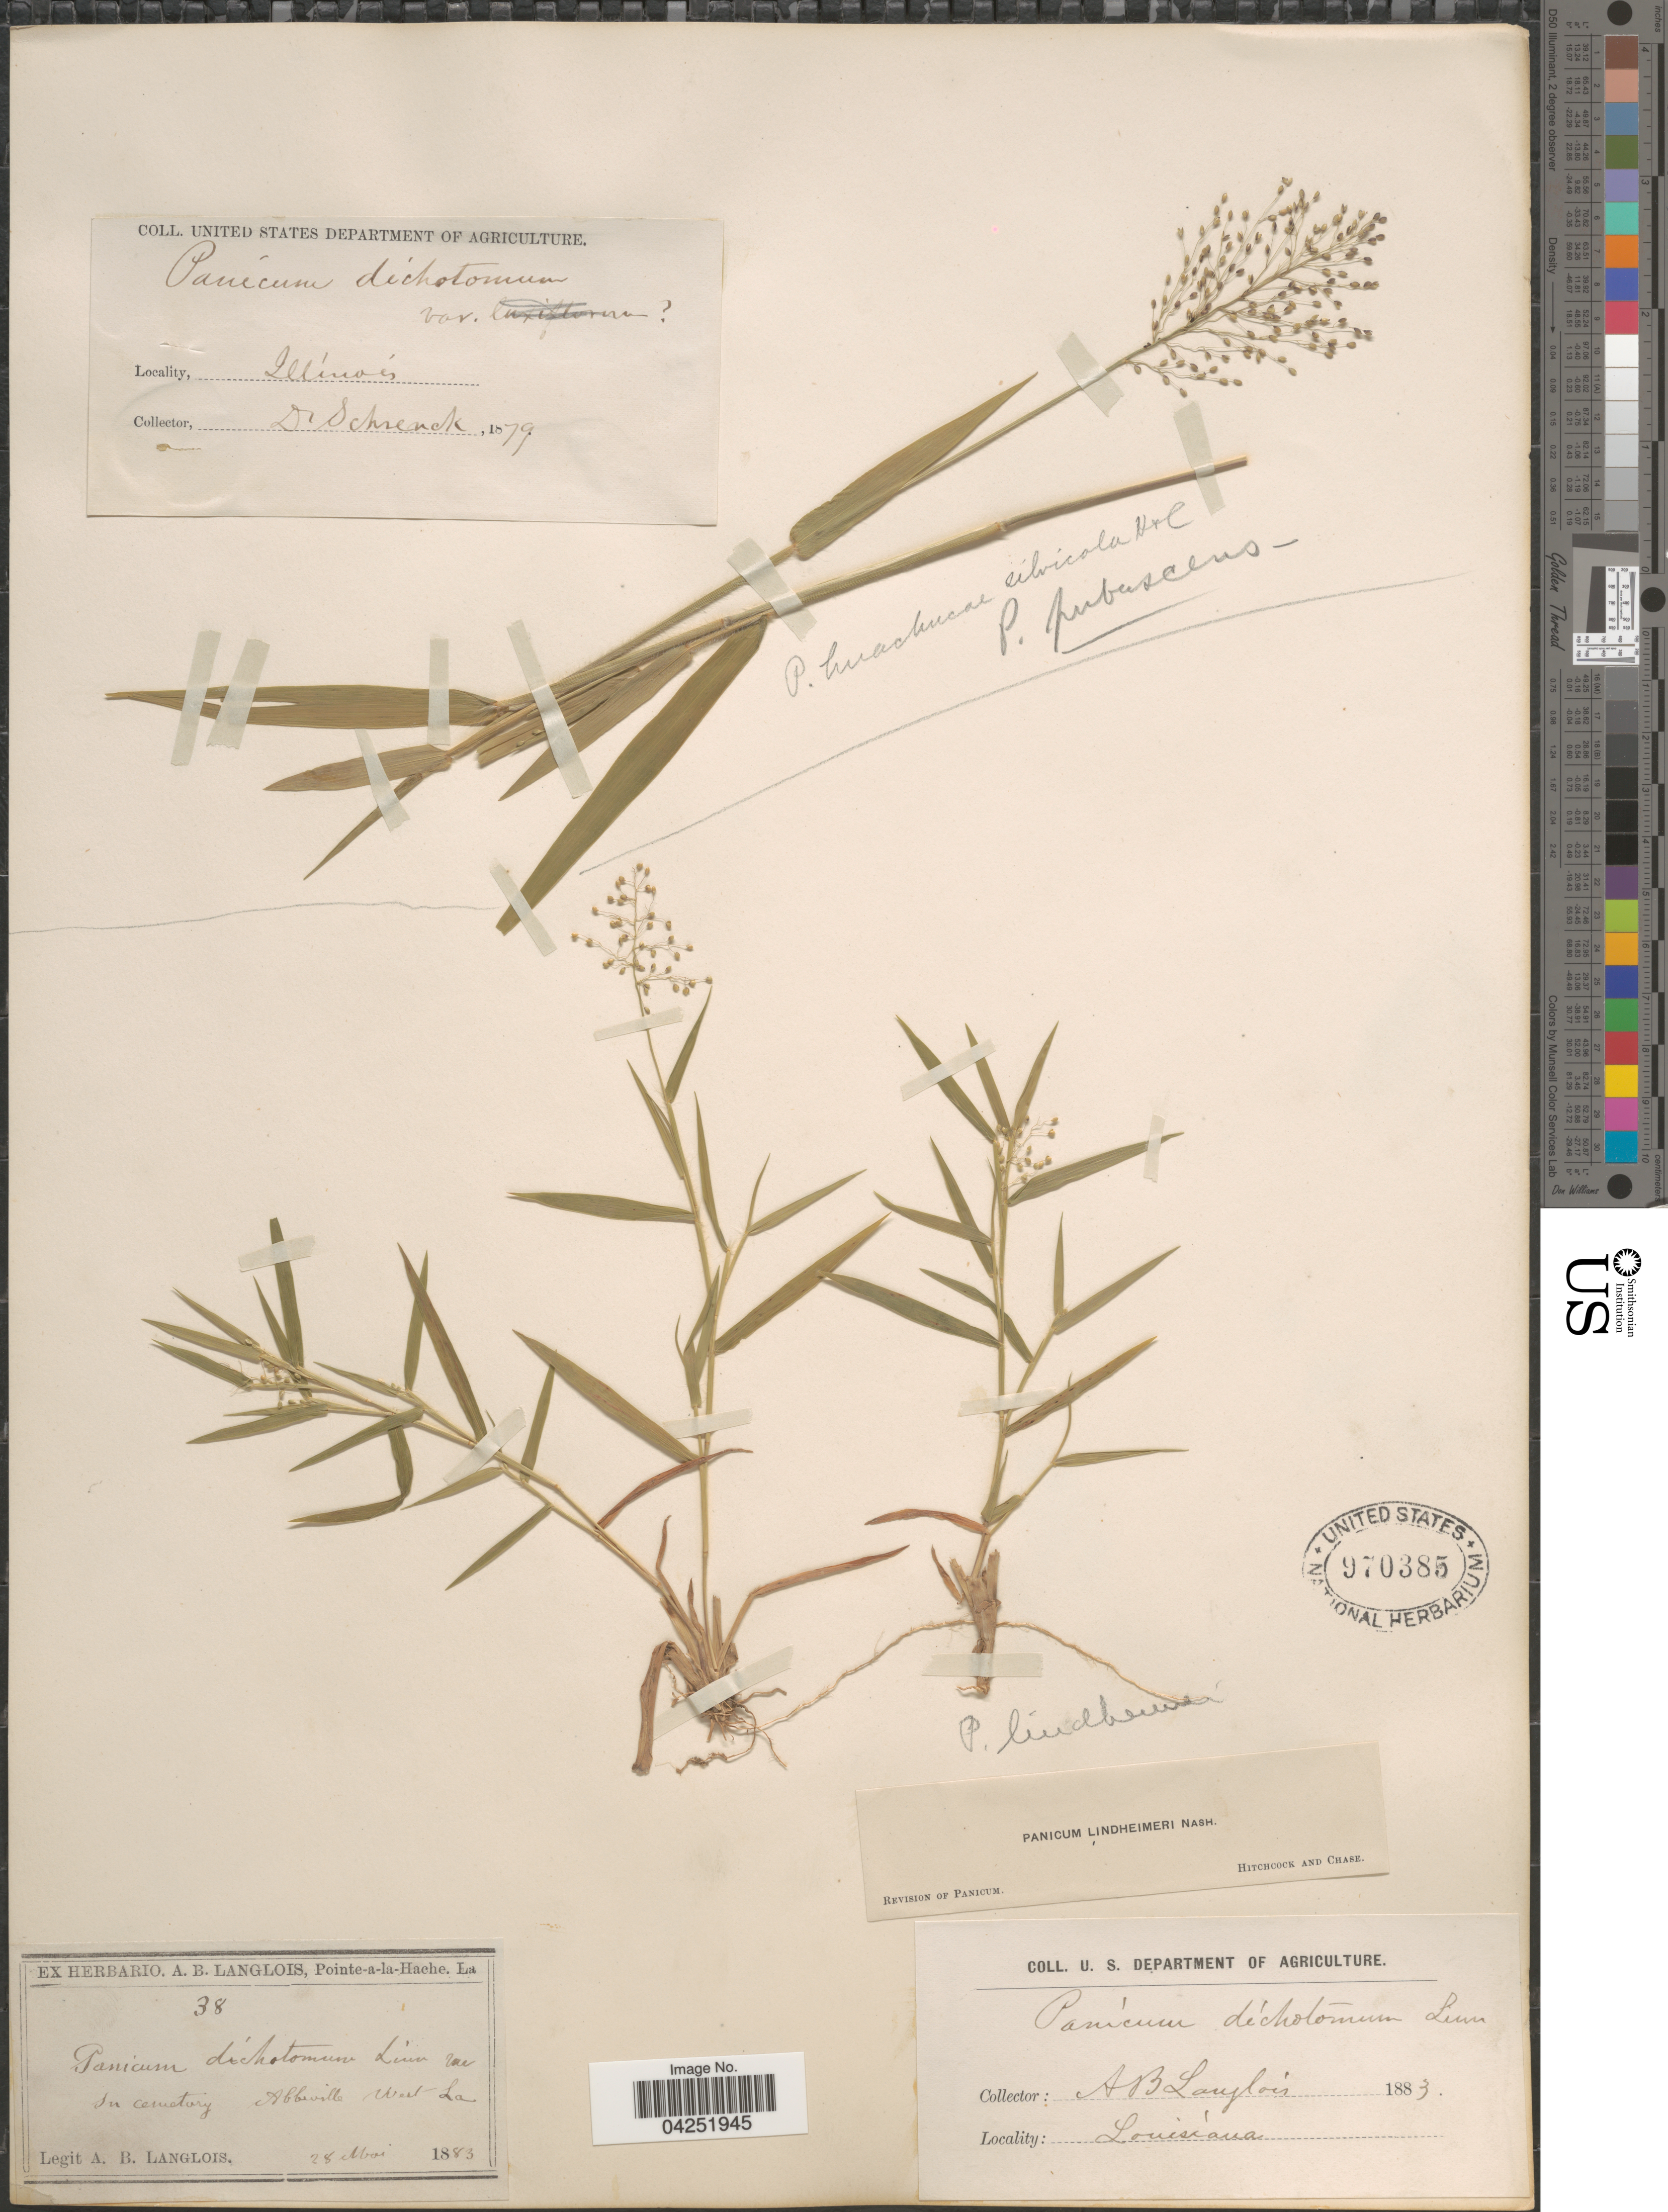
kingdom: Plantae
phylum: Tracheophyta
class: Liliopsida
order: Poales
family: Poaceae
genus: Dichanthelium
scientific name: Dichanthelium acuminatum var. lindheimeri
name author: (Nash) Gould & C.A. Clark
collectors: -- Schrenck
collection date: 1879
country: United States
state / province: Illinois